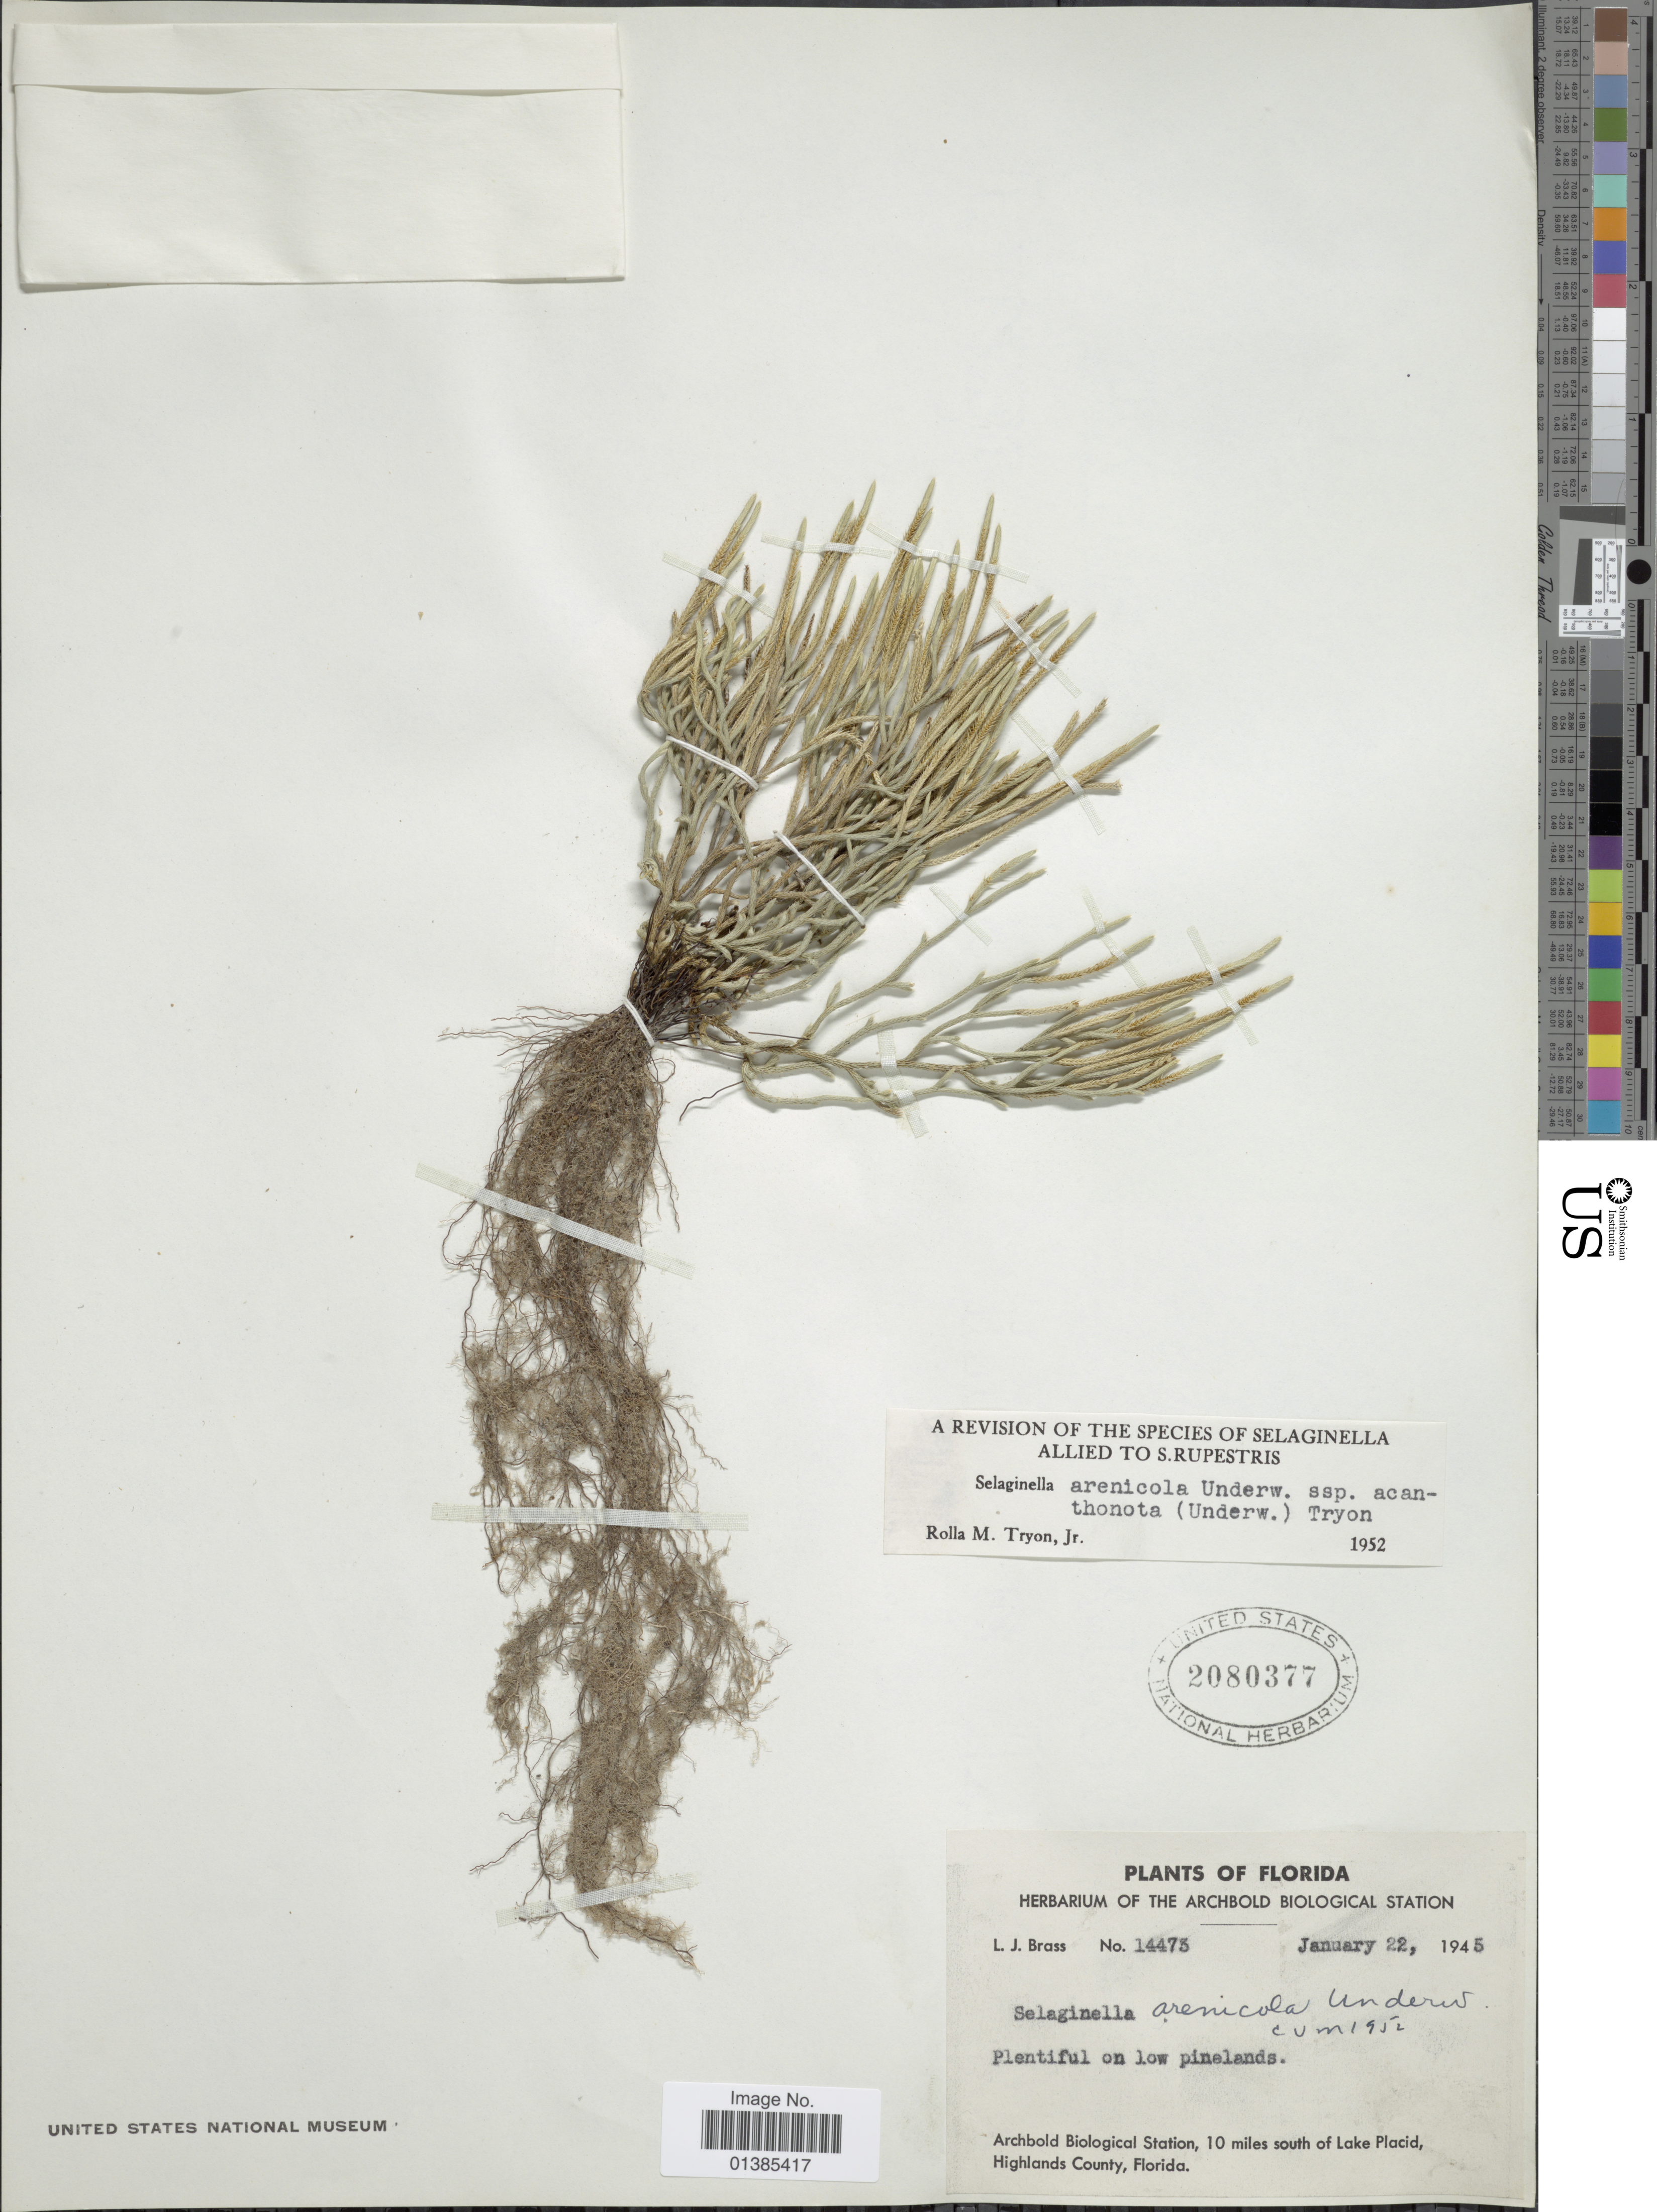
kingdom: Plantae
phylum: Tracheophyta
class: Lycopodiopsida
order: Selaginellales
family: Selaginellaceae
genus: Selaginella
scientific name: Selaginella arenicola subsp. acanthonota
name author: (Underw.) R.M. Tryon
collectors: L. J. Brass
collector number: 14473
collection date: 1945-01-22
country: United States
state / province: Florida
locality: Archbold Biological Station, 10 miles south of Lake Placid, Highlands County.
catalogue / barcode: US 2080377